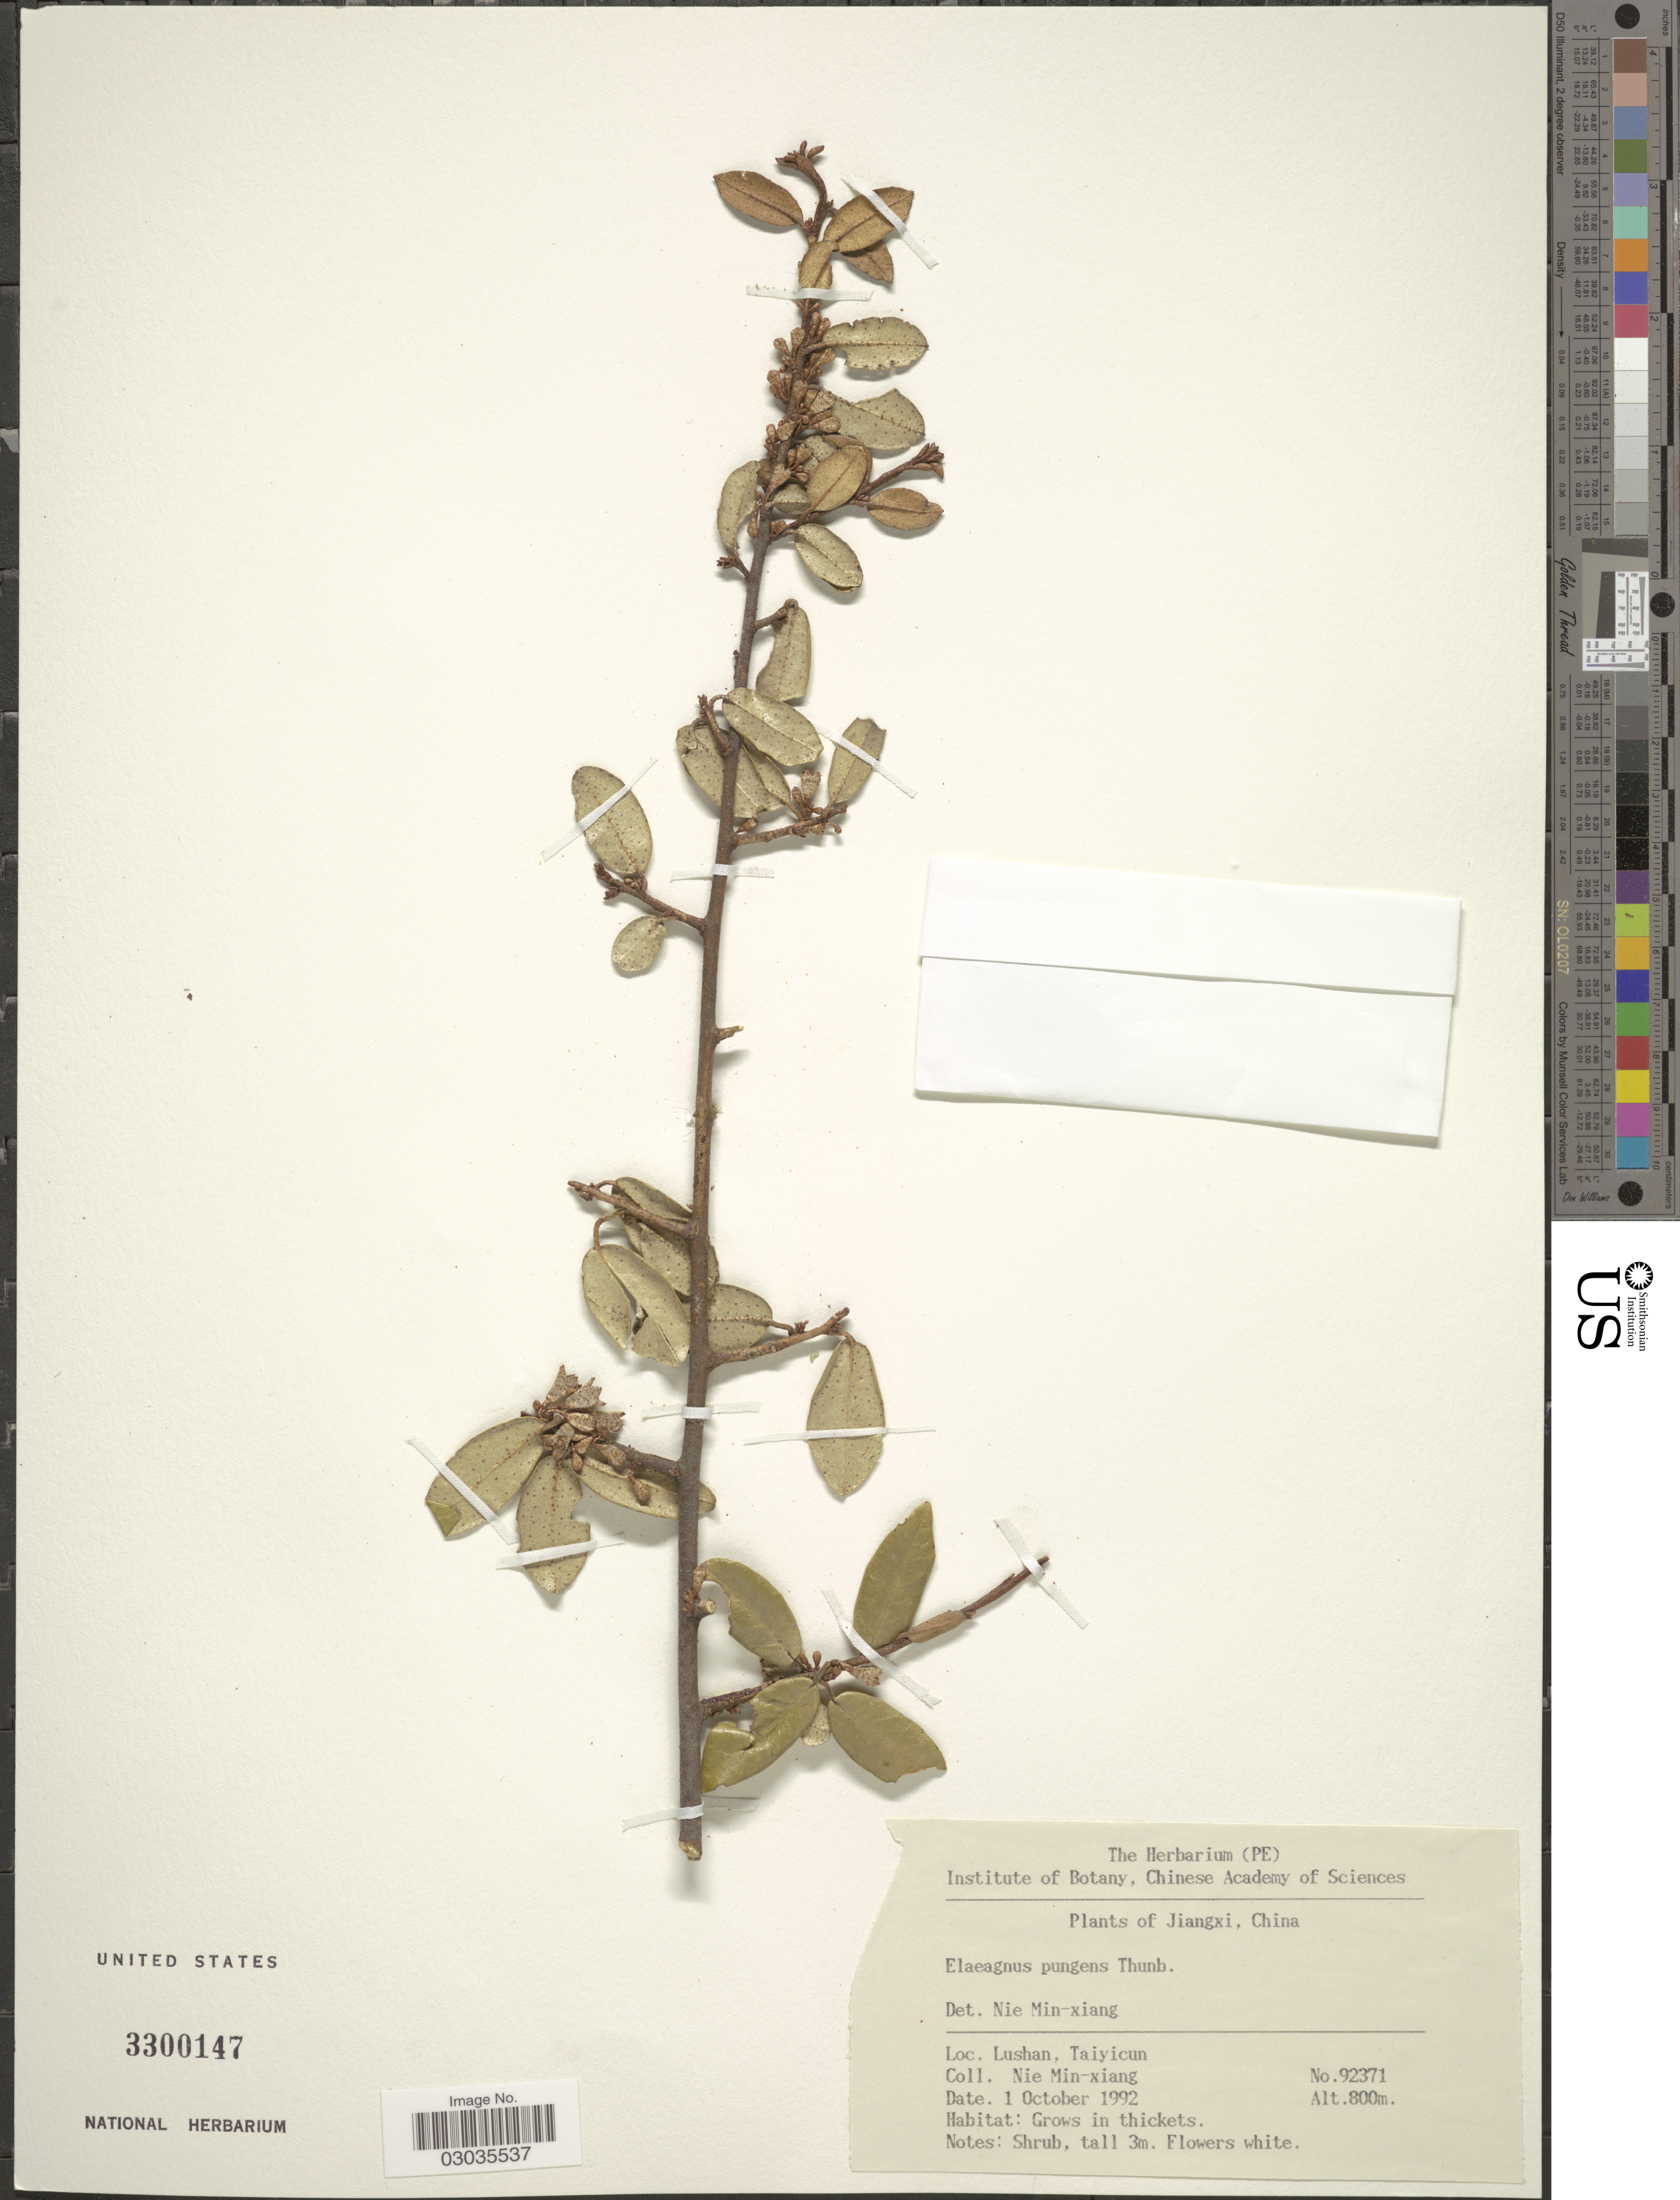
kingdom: Plantae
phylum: Tracheophyta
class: Magnoliopsida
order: Rosales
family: Elaeagnaceae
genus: Elaeagnus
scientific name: Elaeagnus pungens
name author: Thunb.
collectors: M. Nie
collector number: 92371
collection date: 1992-10-01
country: China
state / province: Jiangxi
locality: Lushan, Taiyicun.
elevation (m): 800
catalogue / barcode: US 3300147